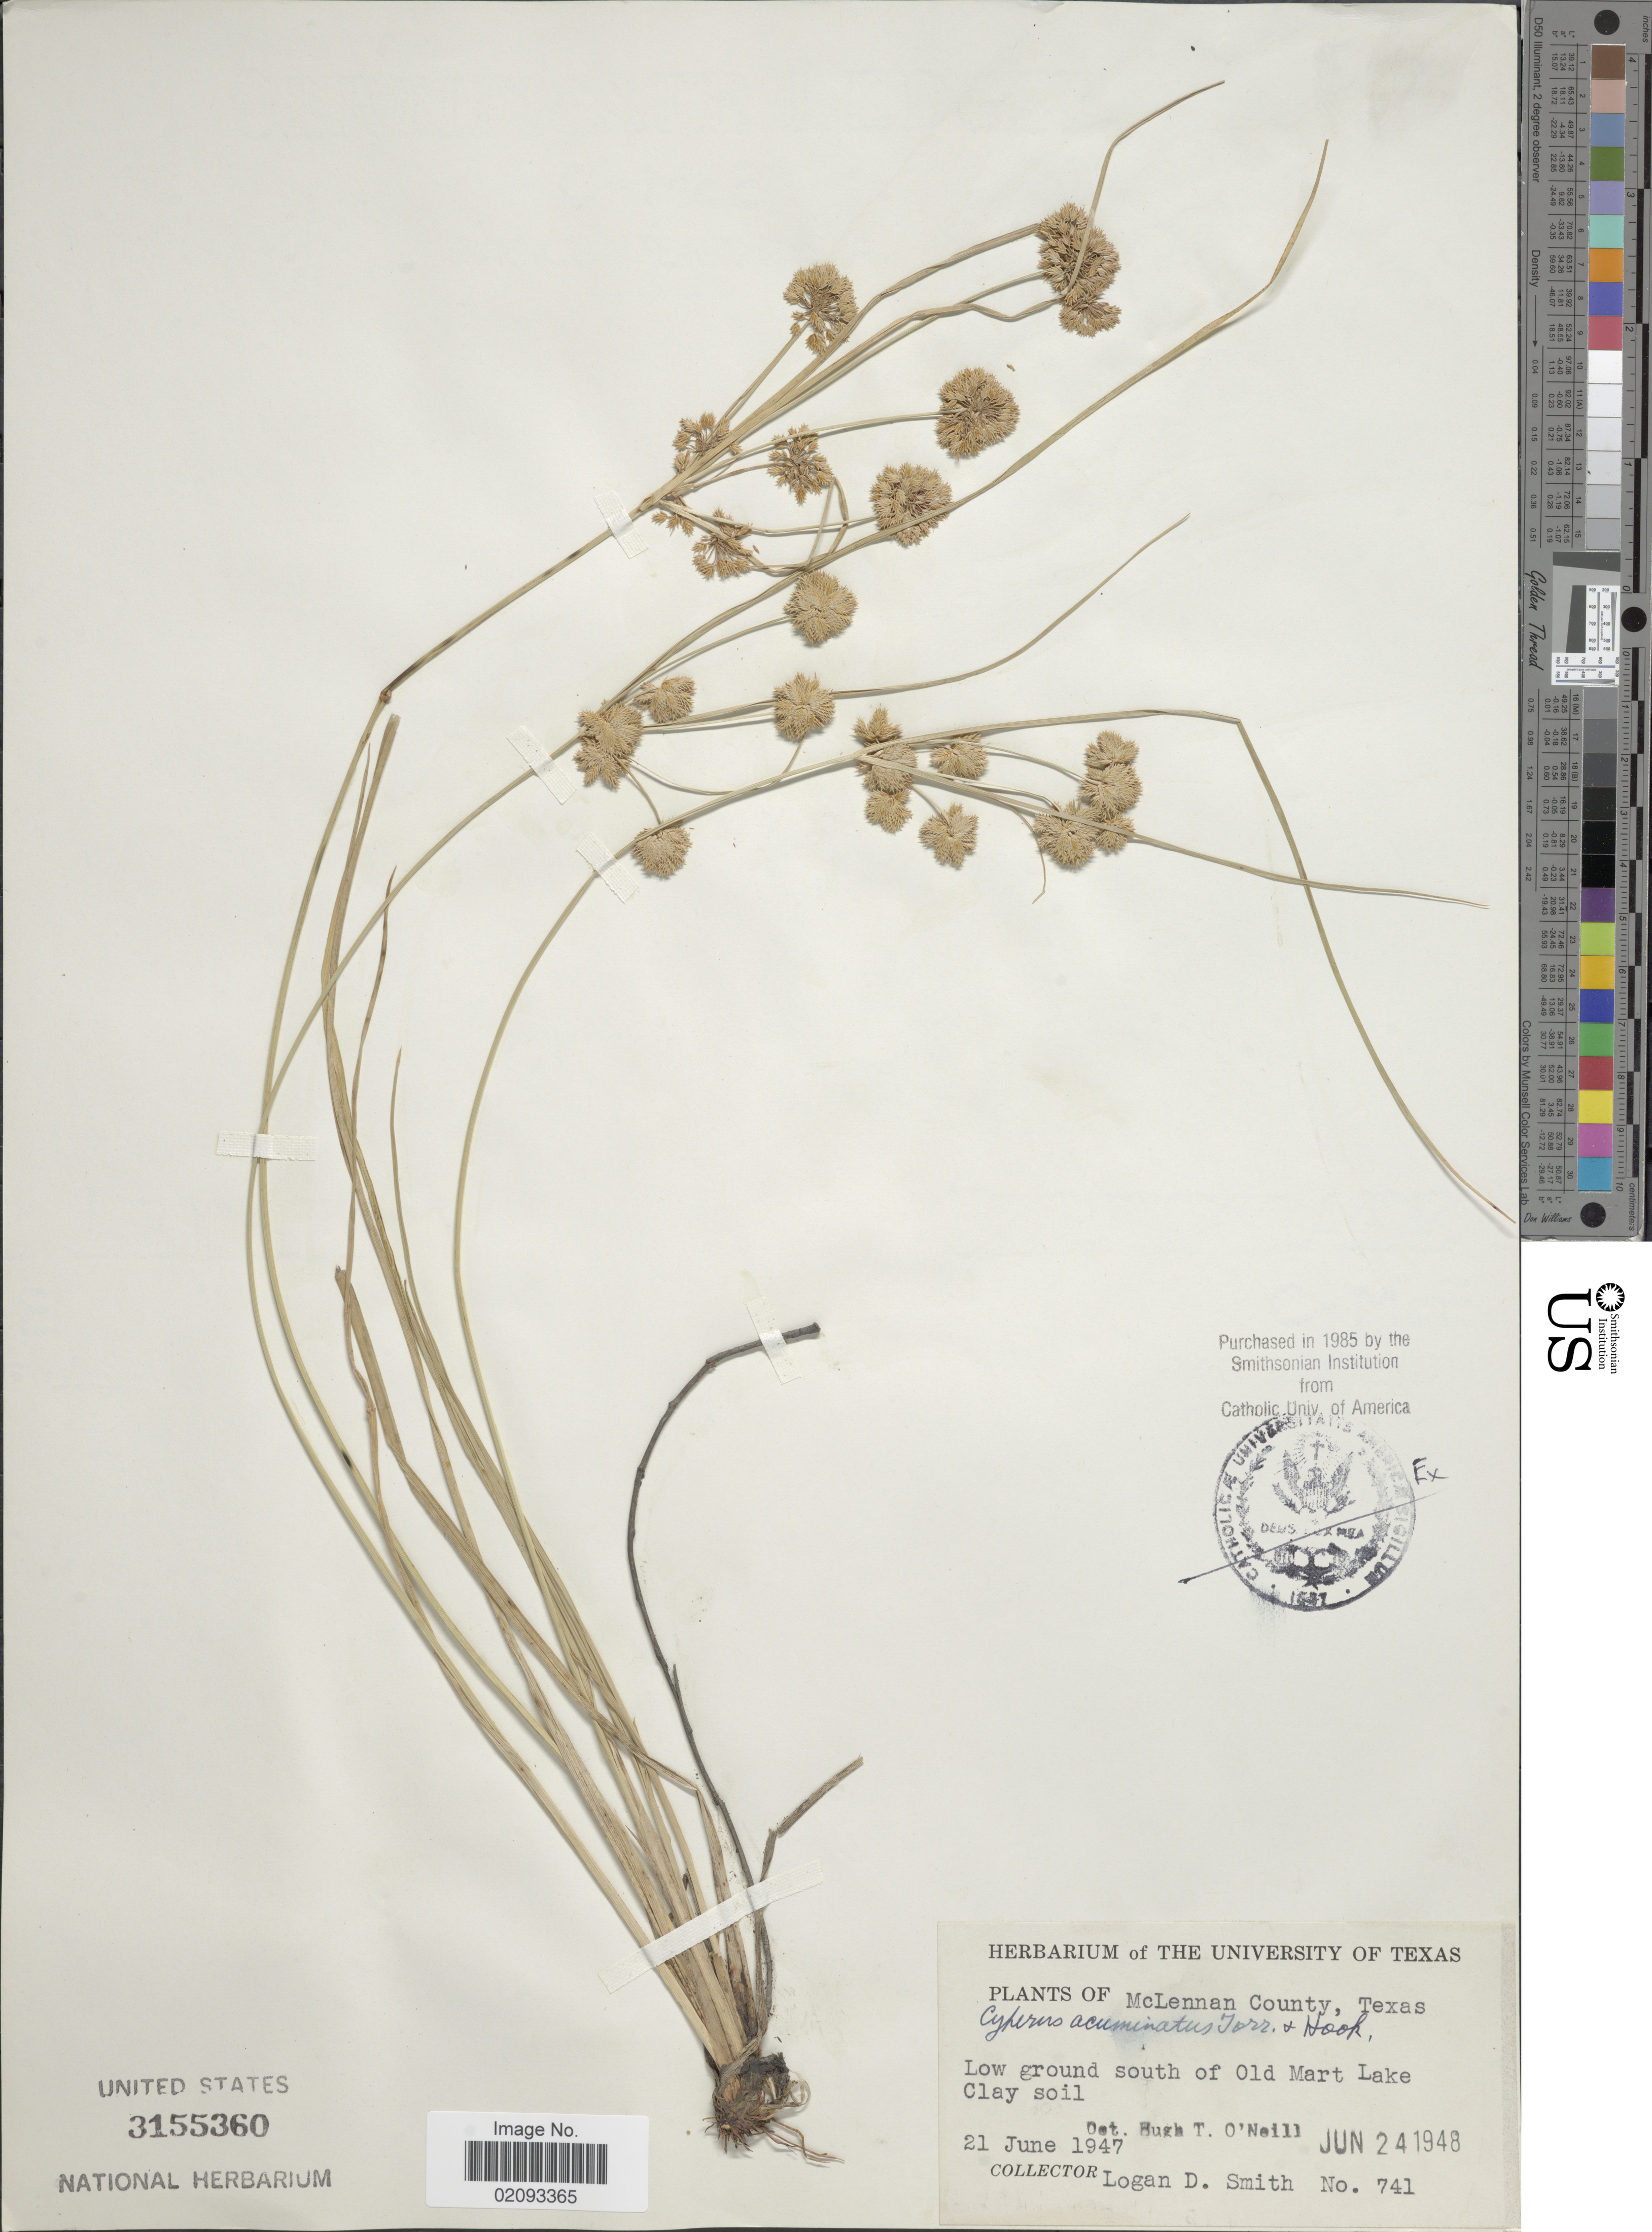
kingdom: Plantae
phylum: Tracheophyta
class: Liliopsida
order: Poales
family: Cyperaceae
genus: Cyperus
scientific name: Cyperus acuminatus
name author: Torr. & Hook.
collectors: L. Smith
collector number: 741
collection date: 1947-06-21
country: United States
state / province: Texas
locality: McLennan County. south of Old Mart Lake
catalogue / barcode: US 3155360